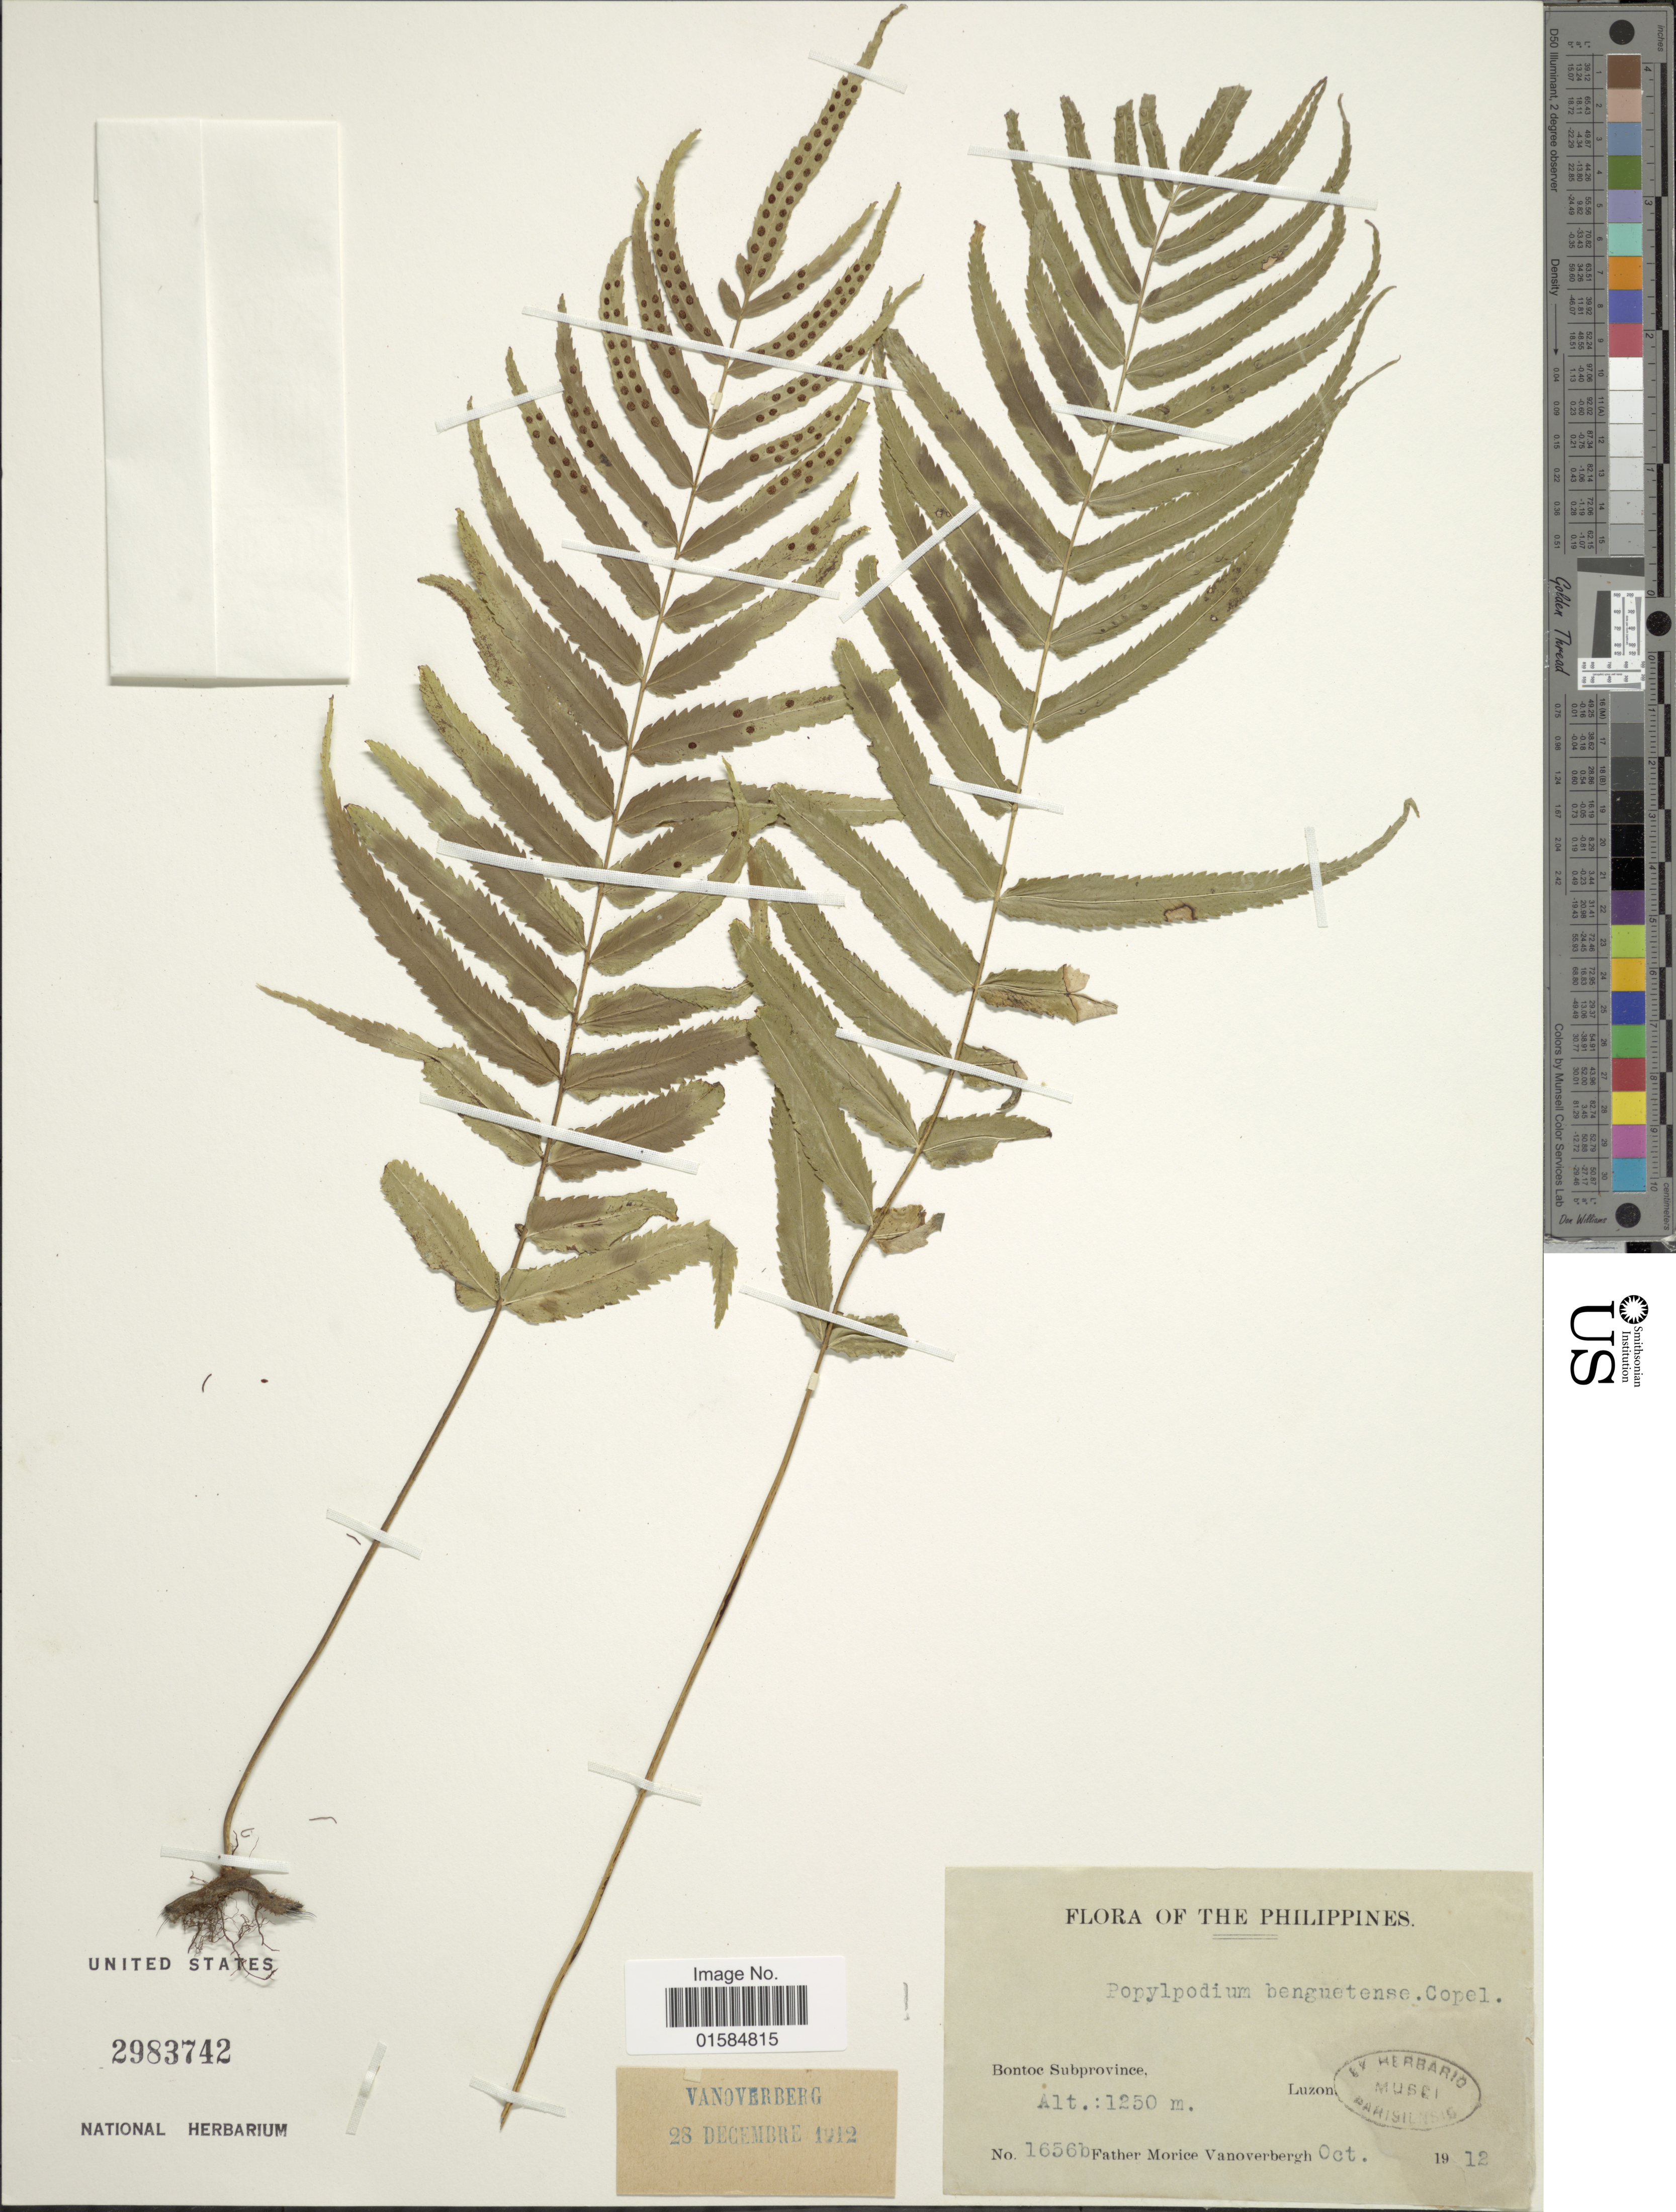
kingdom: Plantae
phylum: Tracheophyta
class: Polypodiopsida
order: Polypodiales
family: Polypodiaceae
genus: Goniophlebium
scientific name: Goniophlebium benguetense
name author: (Copel.) Copel.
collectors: M. Vanoverbergh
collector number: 1656b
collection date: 1912-10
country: Philippines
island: Luzon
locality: Bontoc Subprovince, Luzon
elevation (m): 1250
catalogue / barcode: US 2983742